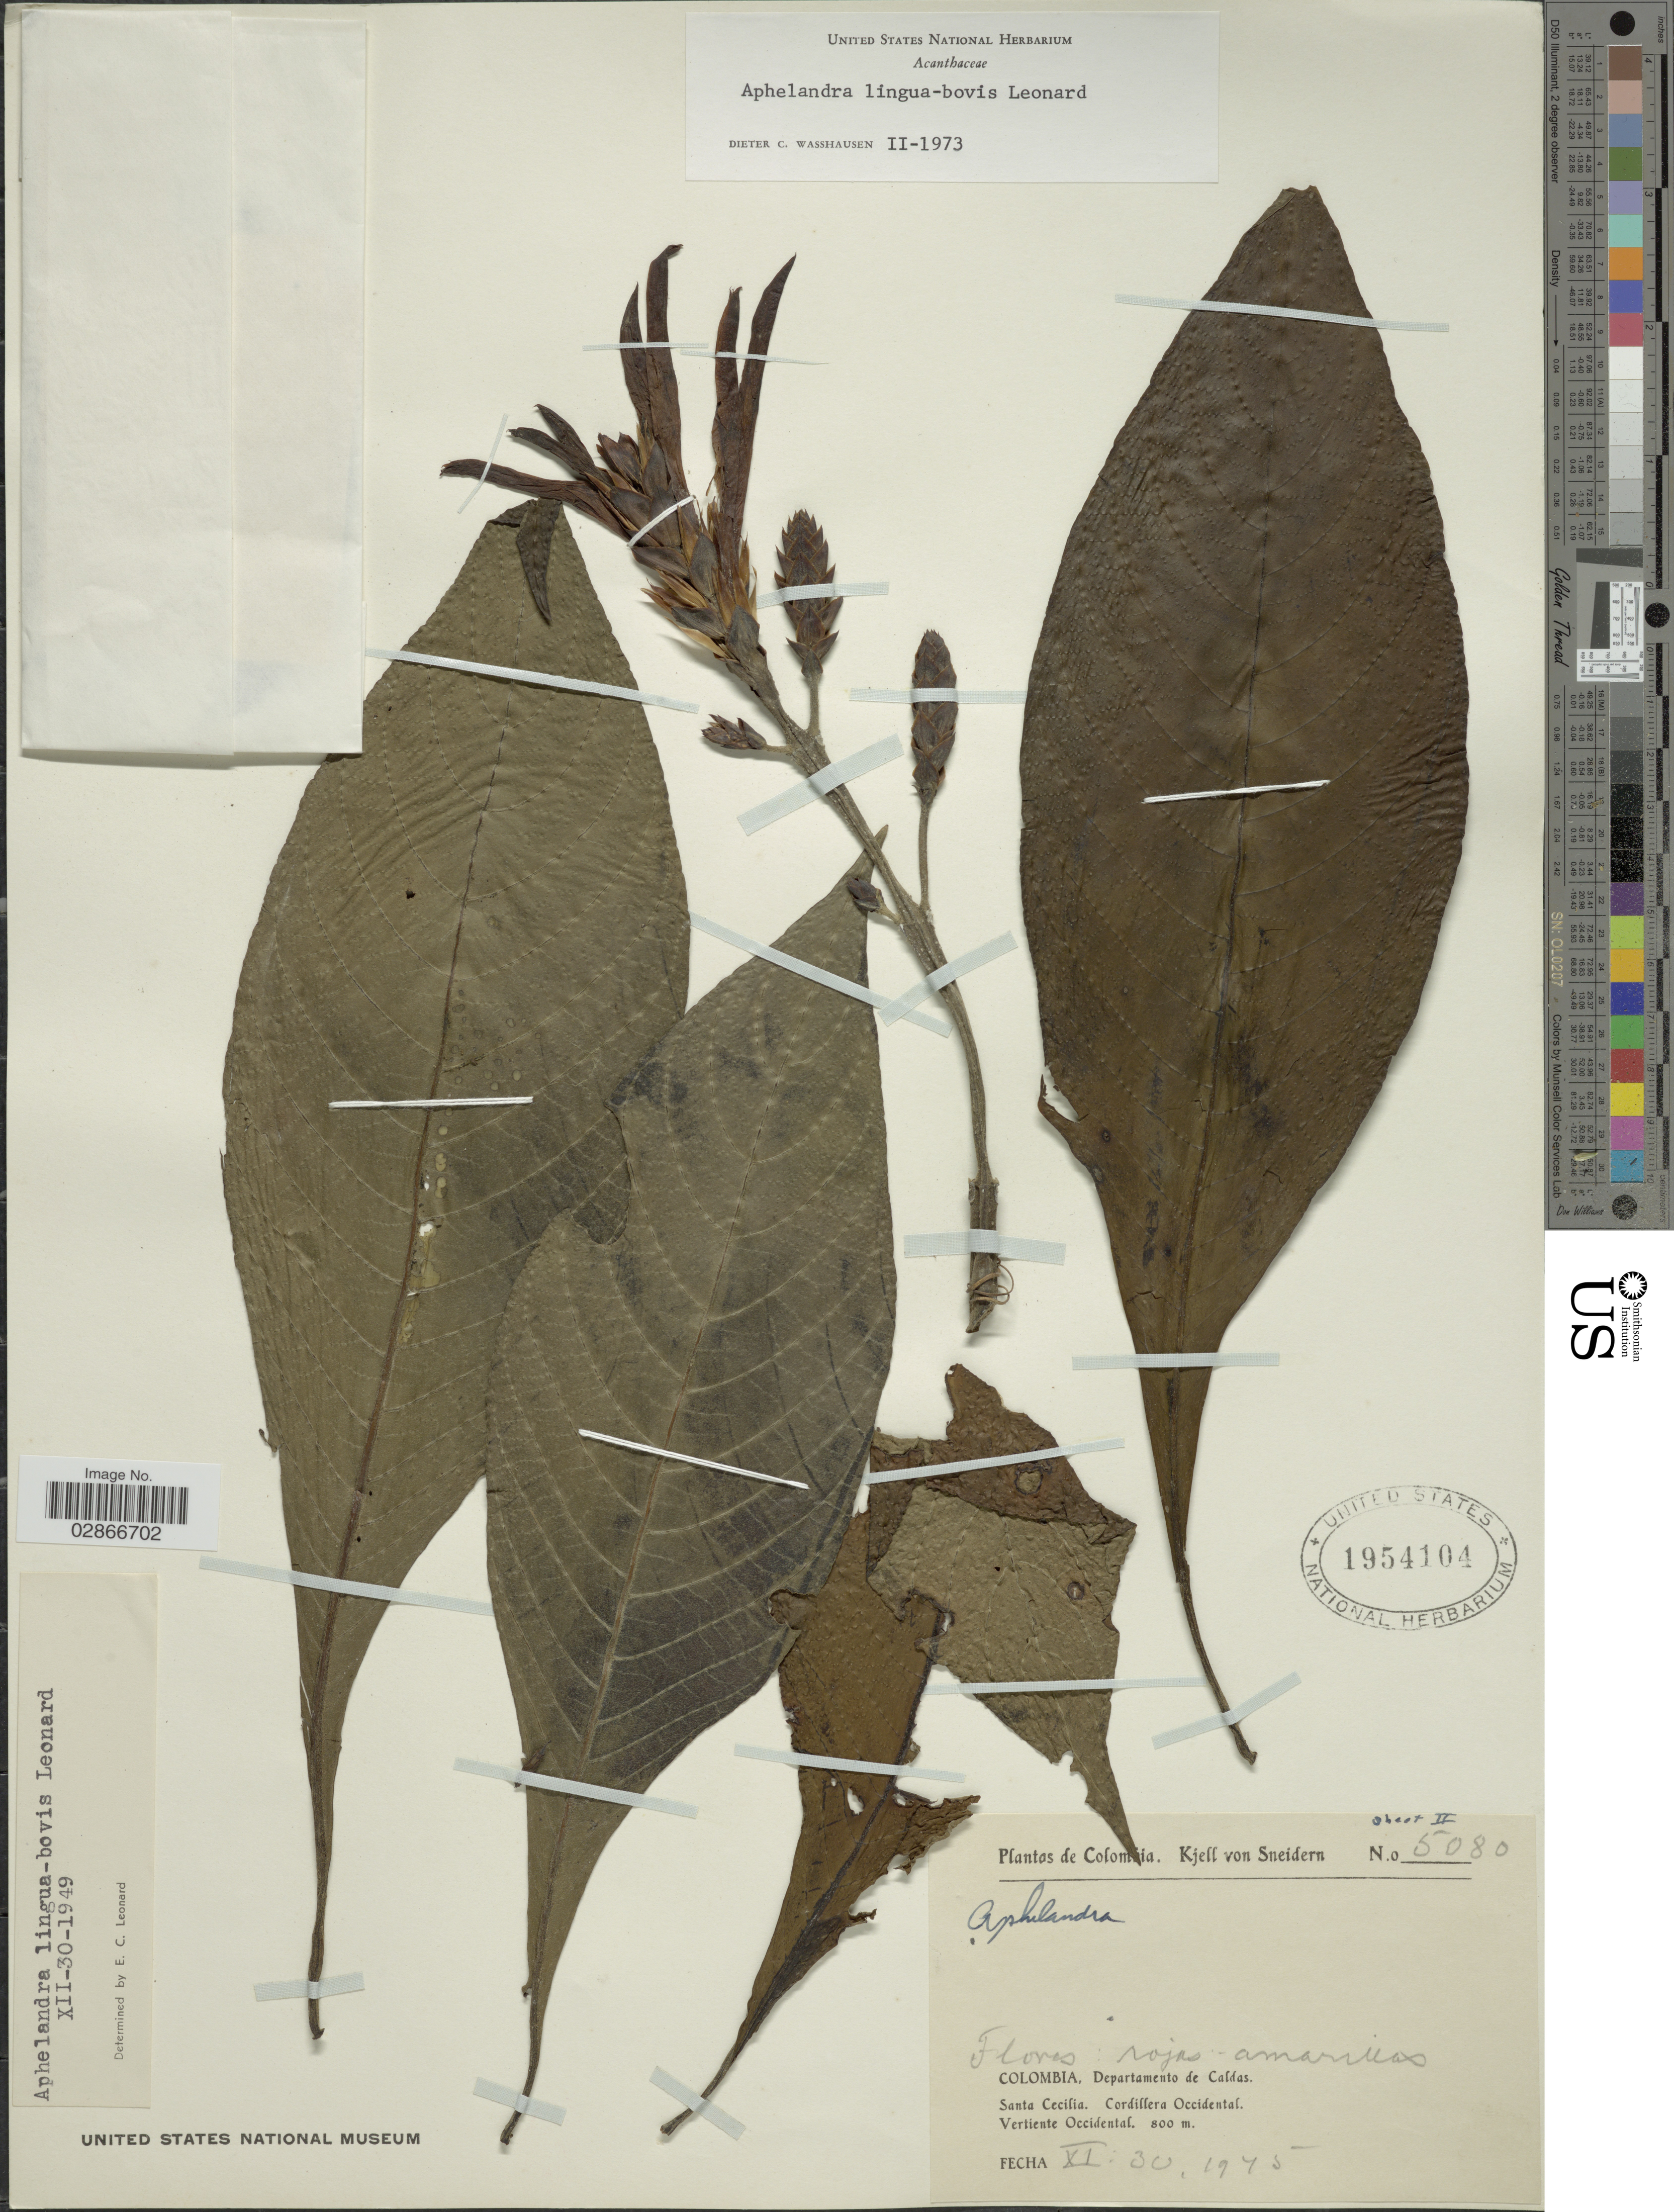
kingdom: Plantae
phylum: Tracheophyta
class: Magnoliopsida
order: Lamiales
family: Acanthaceae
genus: Aphelandra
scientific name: Aphelandra crenata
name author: Leonard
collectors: K. von Sneidern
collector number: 5080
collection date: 1945-11-30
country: Colombia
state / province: Caldas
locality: Departamento de Caldas. Santa Cecilia. Cordillera Occidental. Vertiente Occidental.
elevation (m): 800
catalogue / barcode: US 1954104